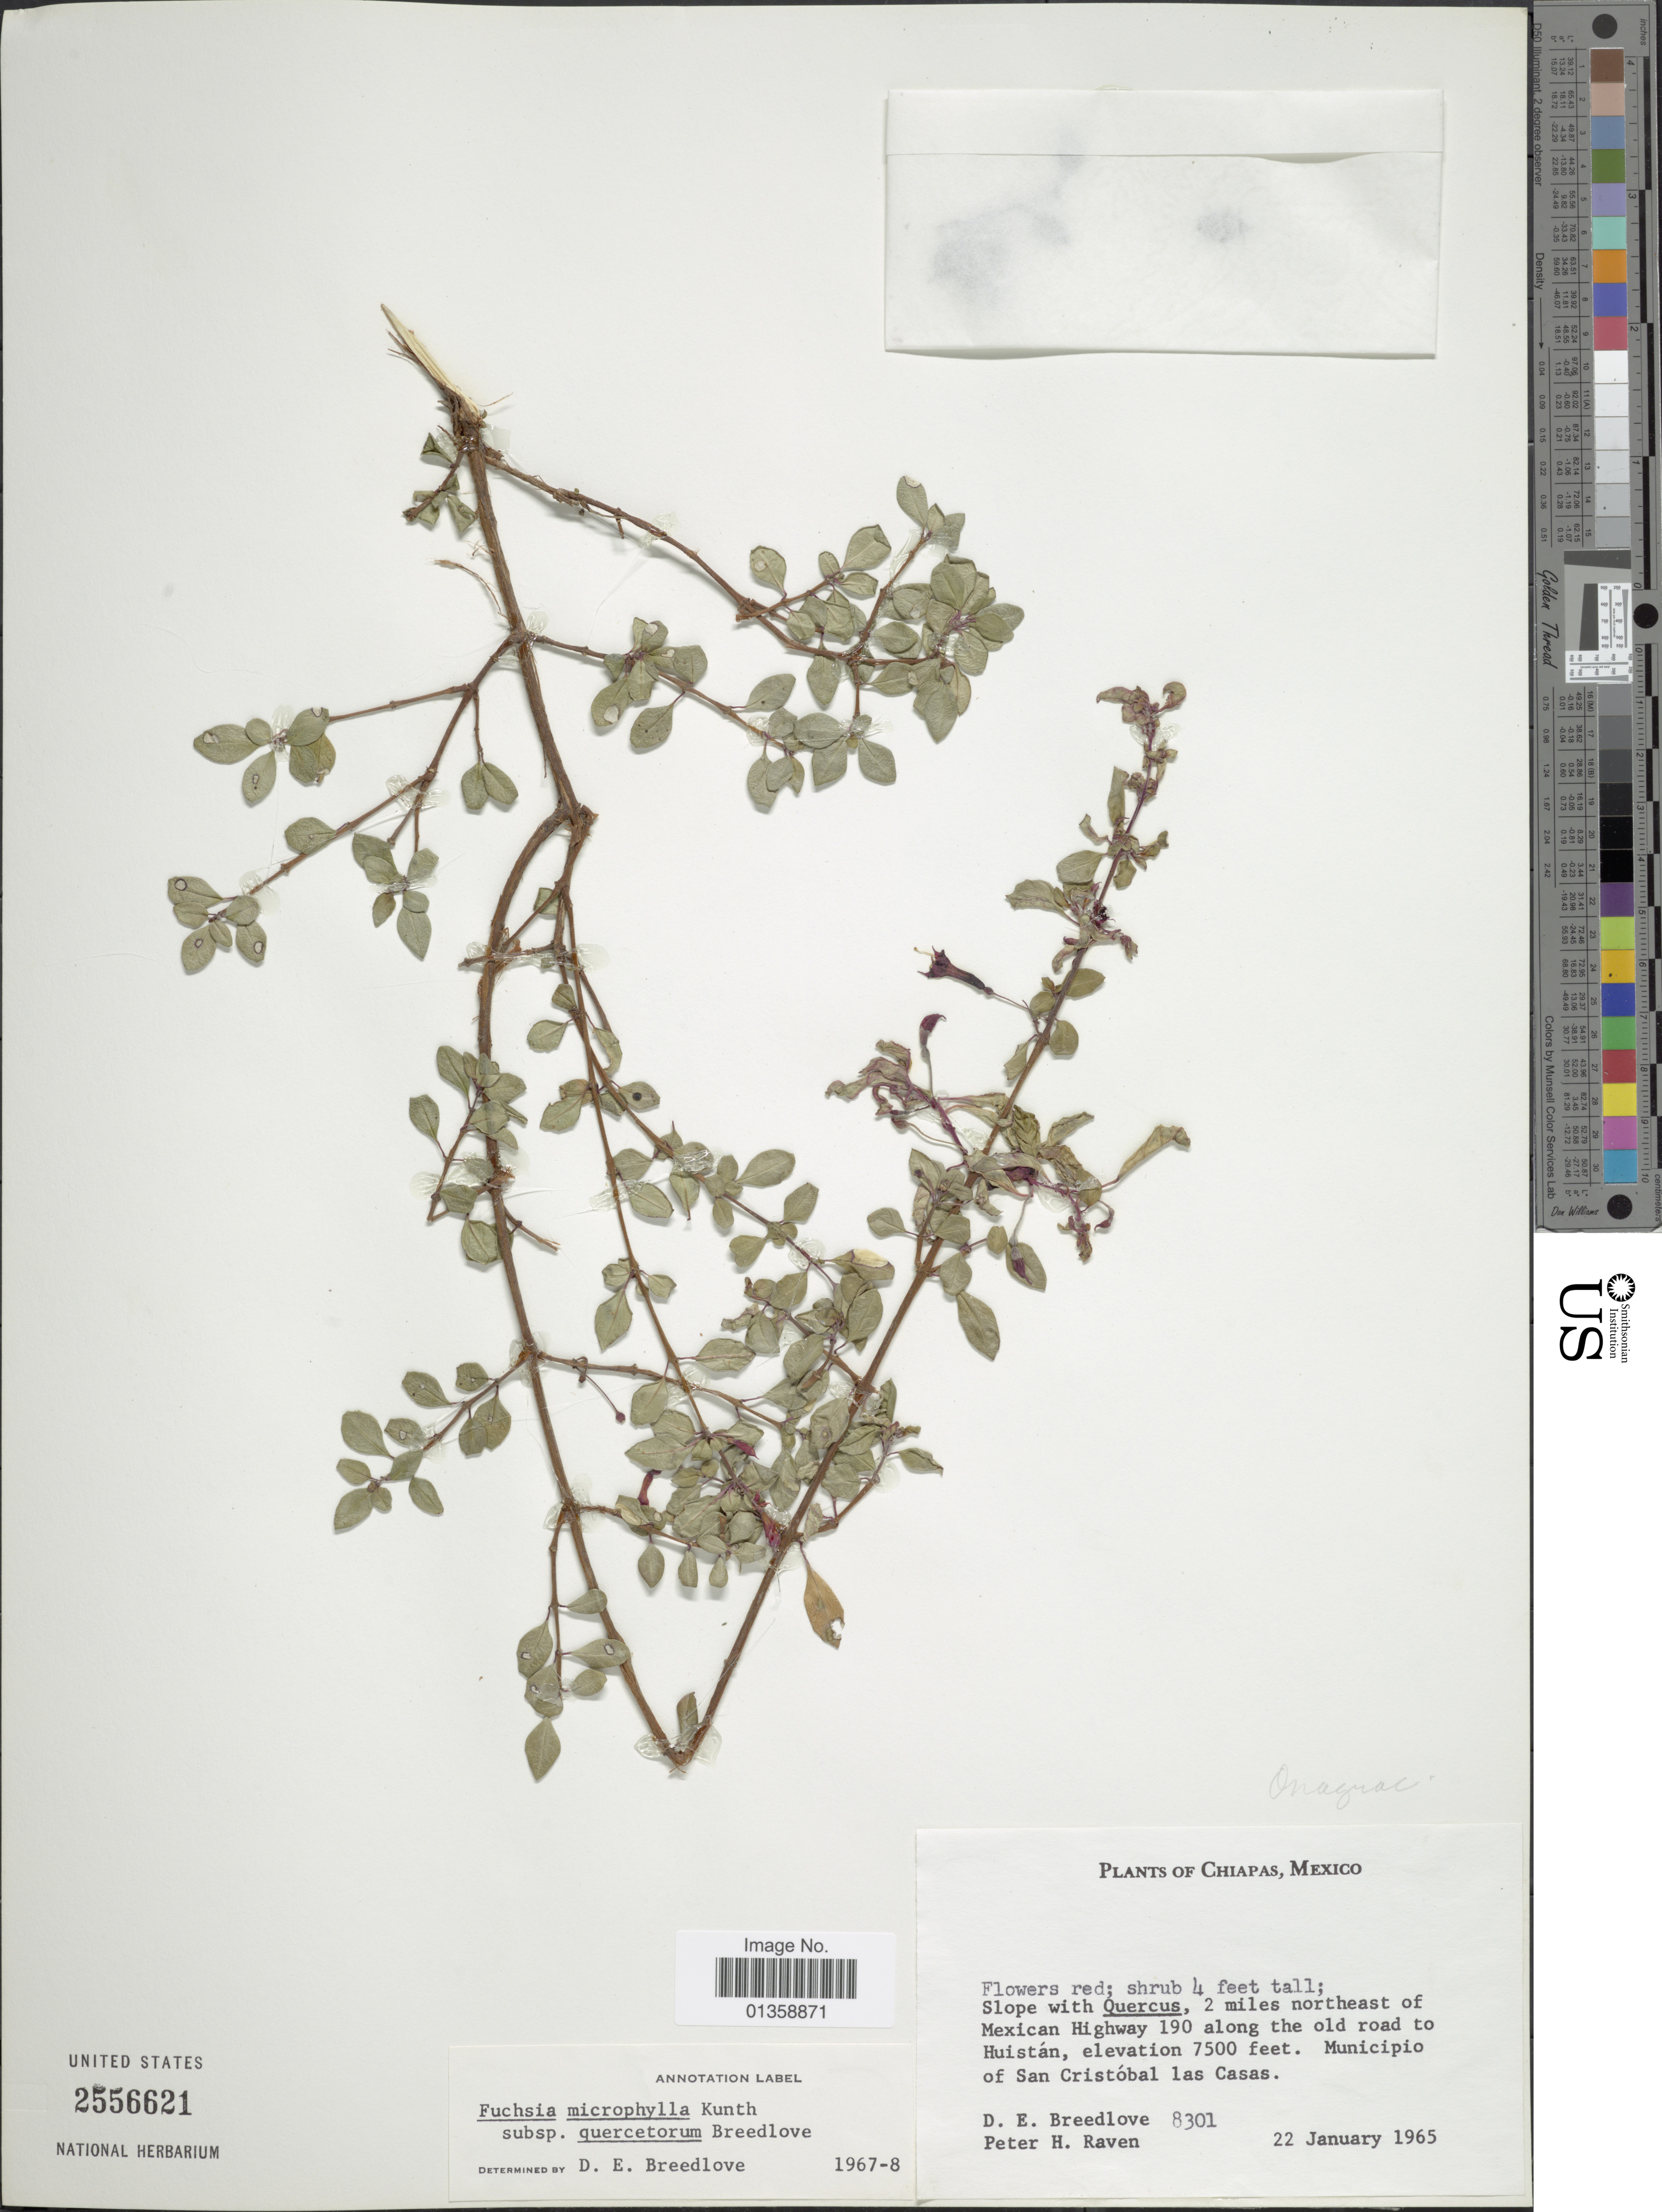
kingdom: Plantae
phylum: Tracheophyta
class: Magnoliopsida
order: Myrtales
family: Onagraceae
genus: Fuchsia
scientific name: Fuchsia microphylla subsp. quercetorum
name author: Breedlove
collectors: D. E. Breedlove & P. H. Raven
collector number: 8301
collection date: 1965-01-22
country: Mexico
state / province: Chiapas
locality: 2 miles northeast of Mexican Highway 190 along the old road to Huistán, Municipio of San Cristóbal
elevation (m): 2286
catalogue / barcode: US 2556621